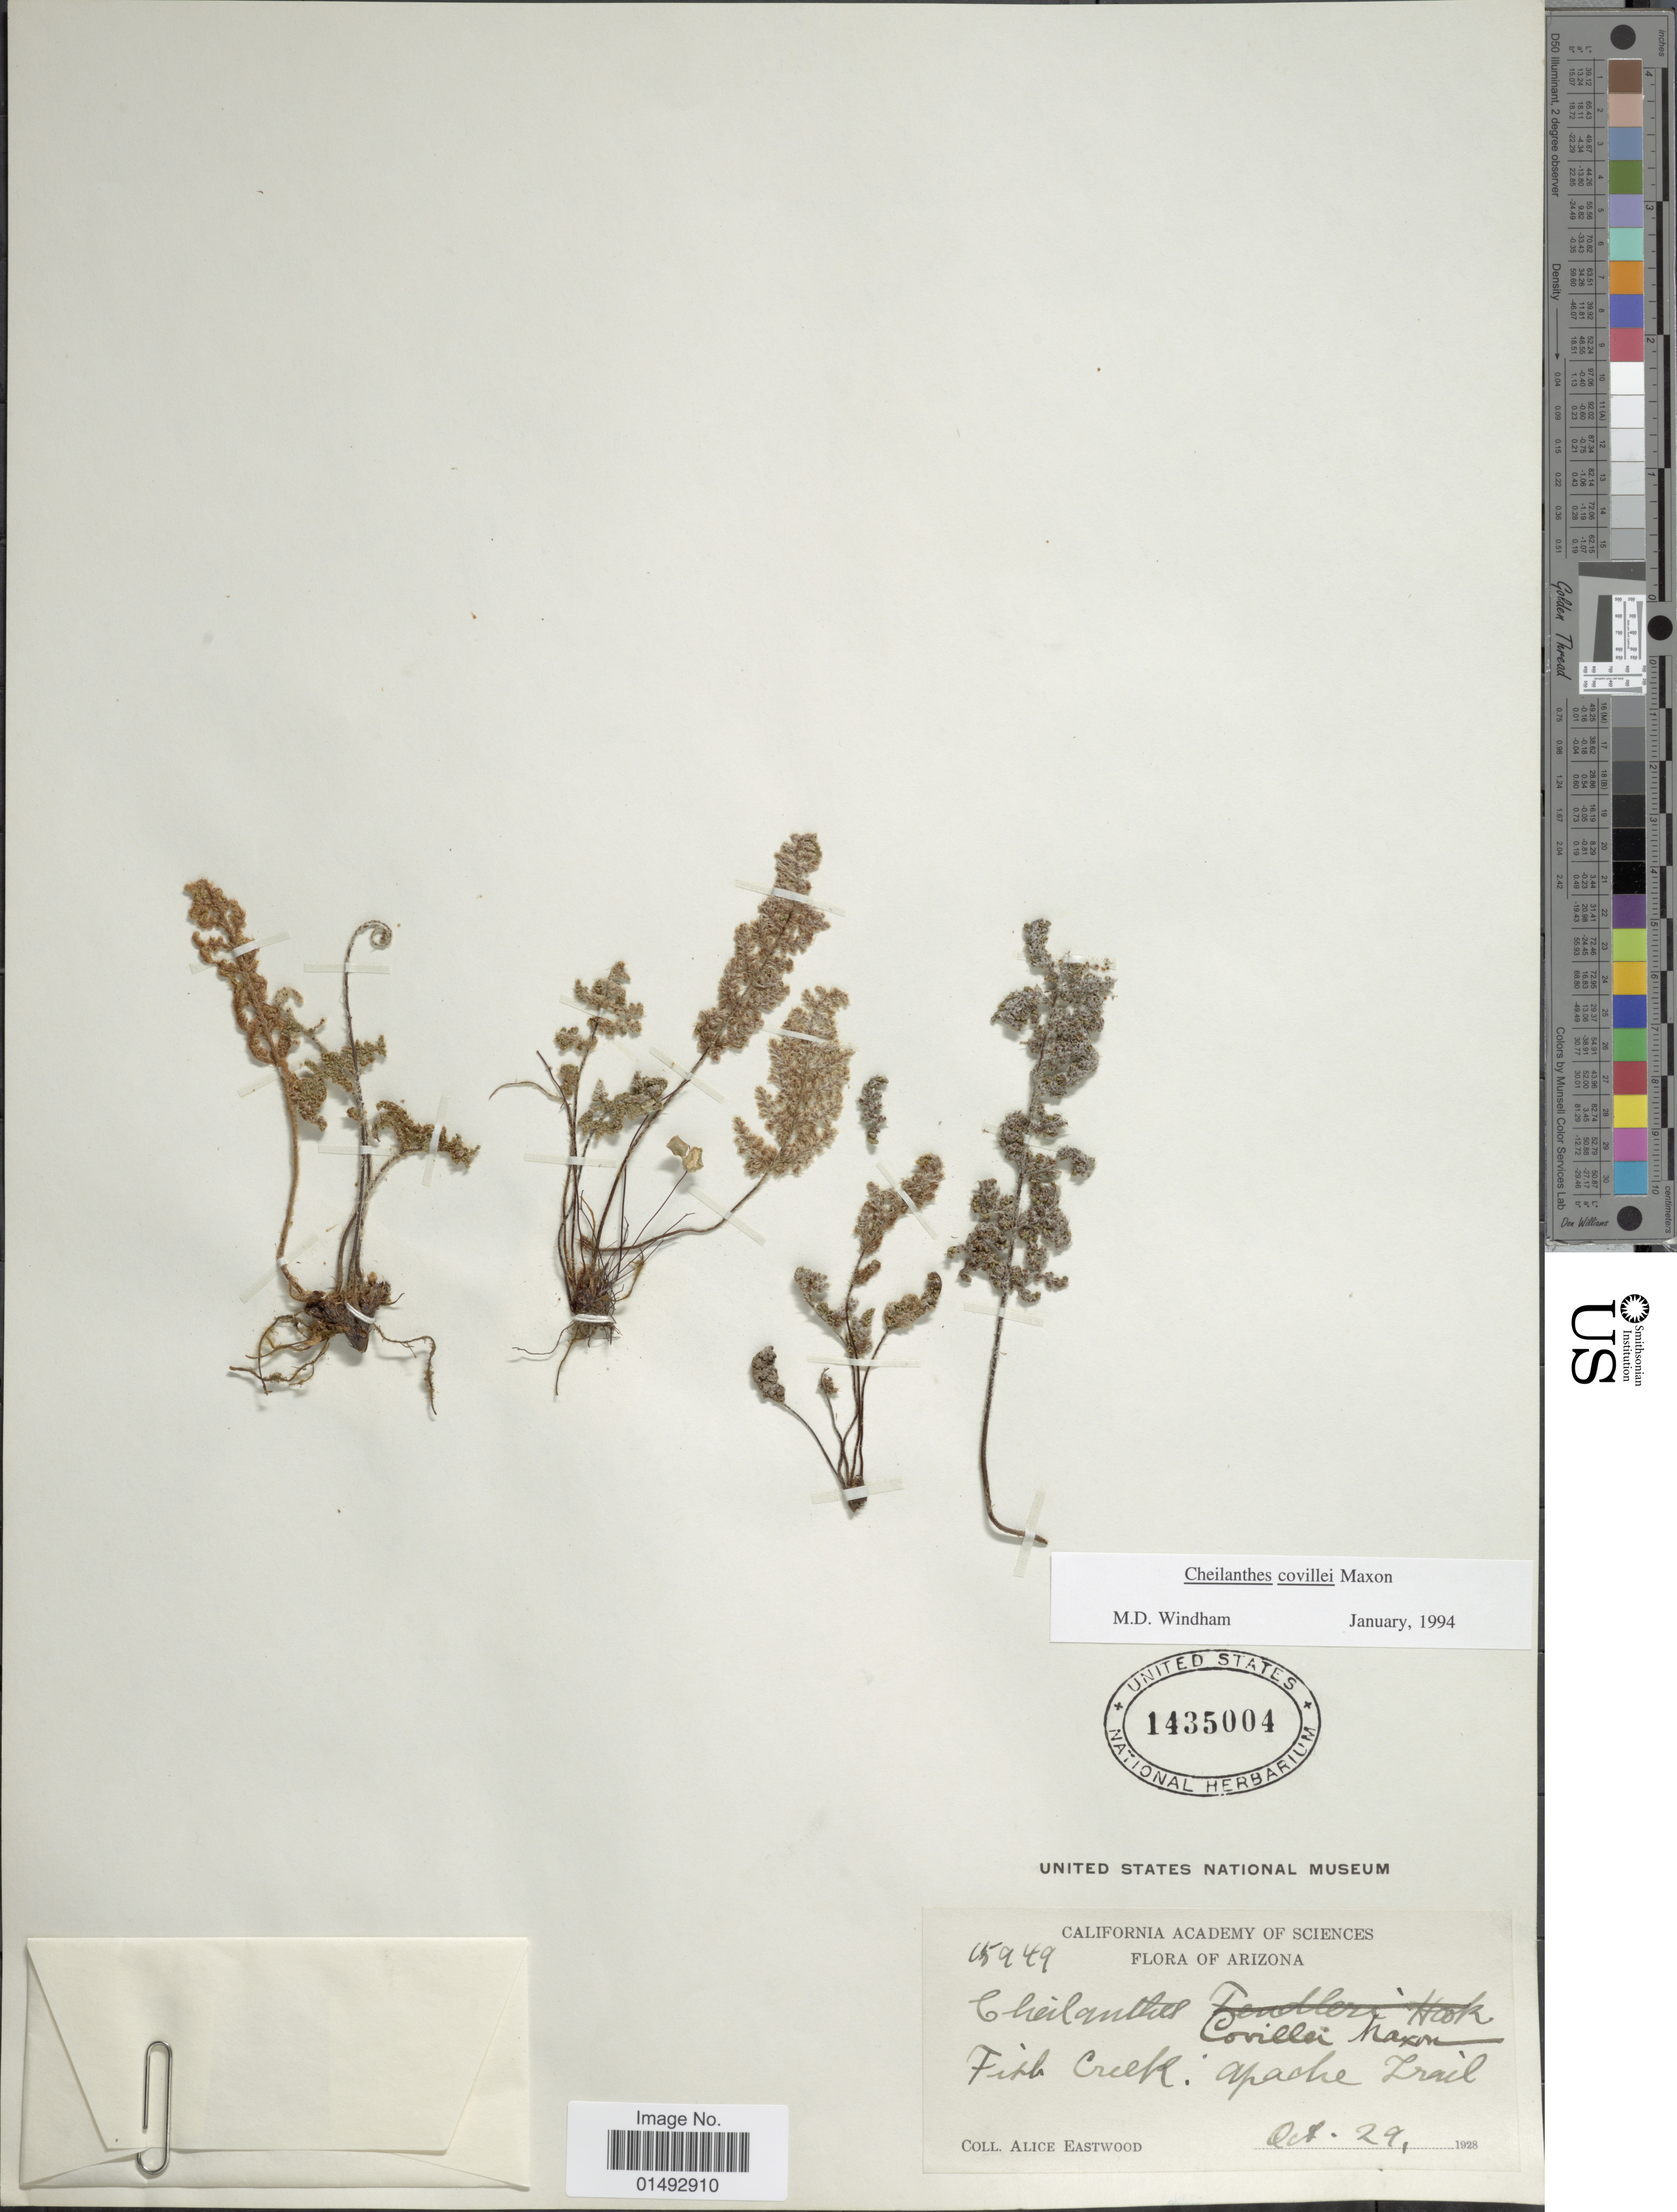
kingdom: Plantae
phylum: Tracheophyta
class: Polypodiopsida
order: Polypodiales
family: Pteridaceae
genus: Myriopteris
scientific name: Myriopteris covillei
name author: (Maxon) Á. Löve & D. Löve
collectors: A. Eastwood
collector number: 15949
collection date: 1928-10-29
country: United States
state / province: Arizona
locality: Fish Creek: Apache Trail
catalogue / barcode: US 1435004